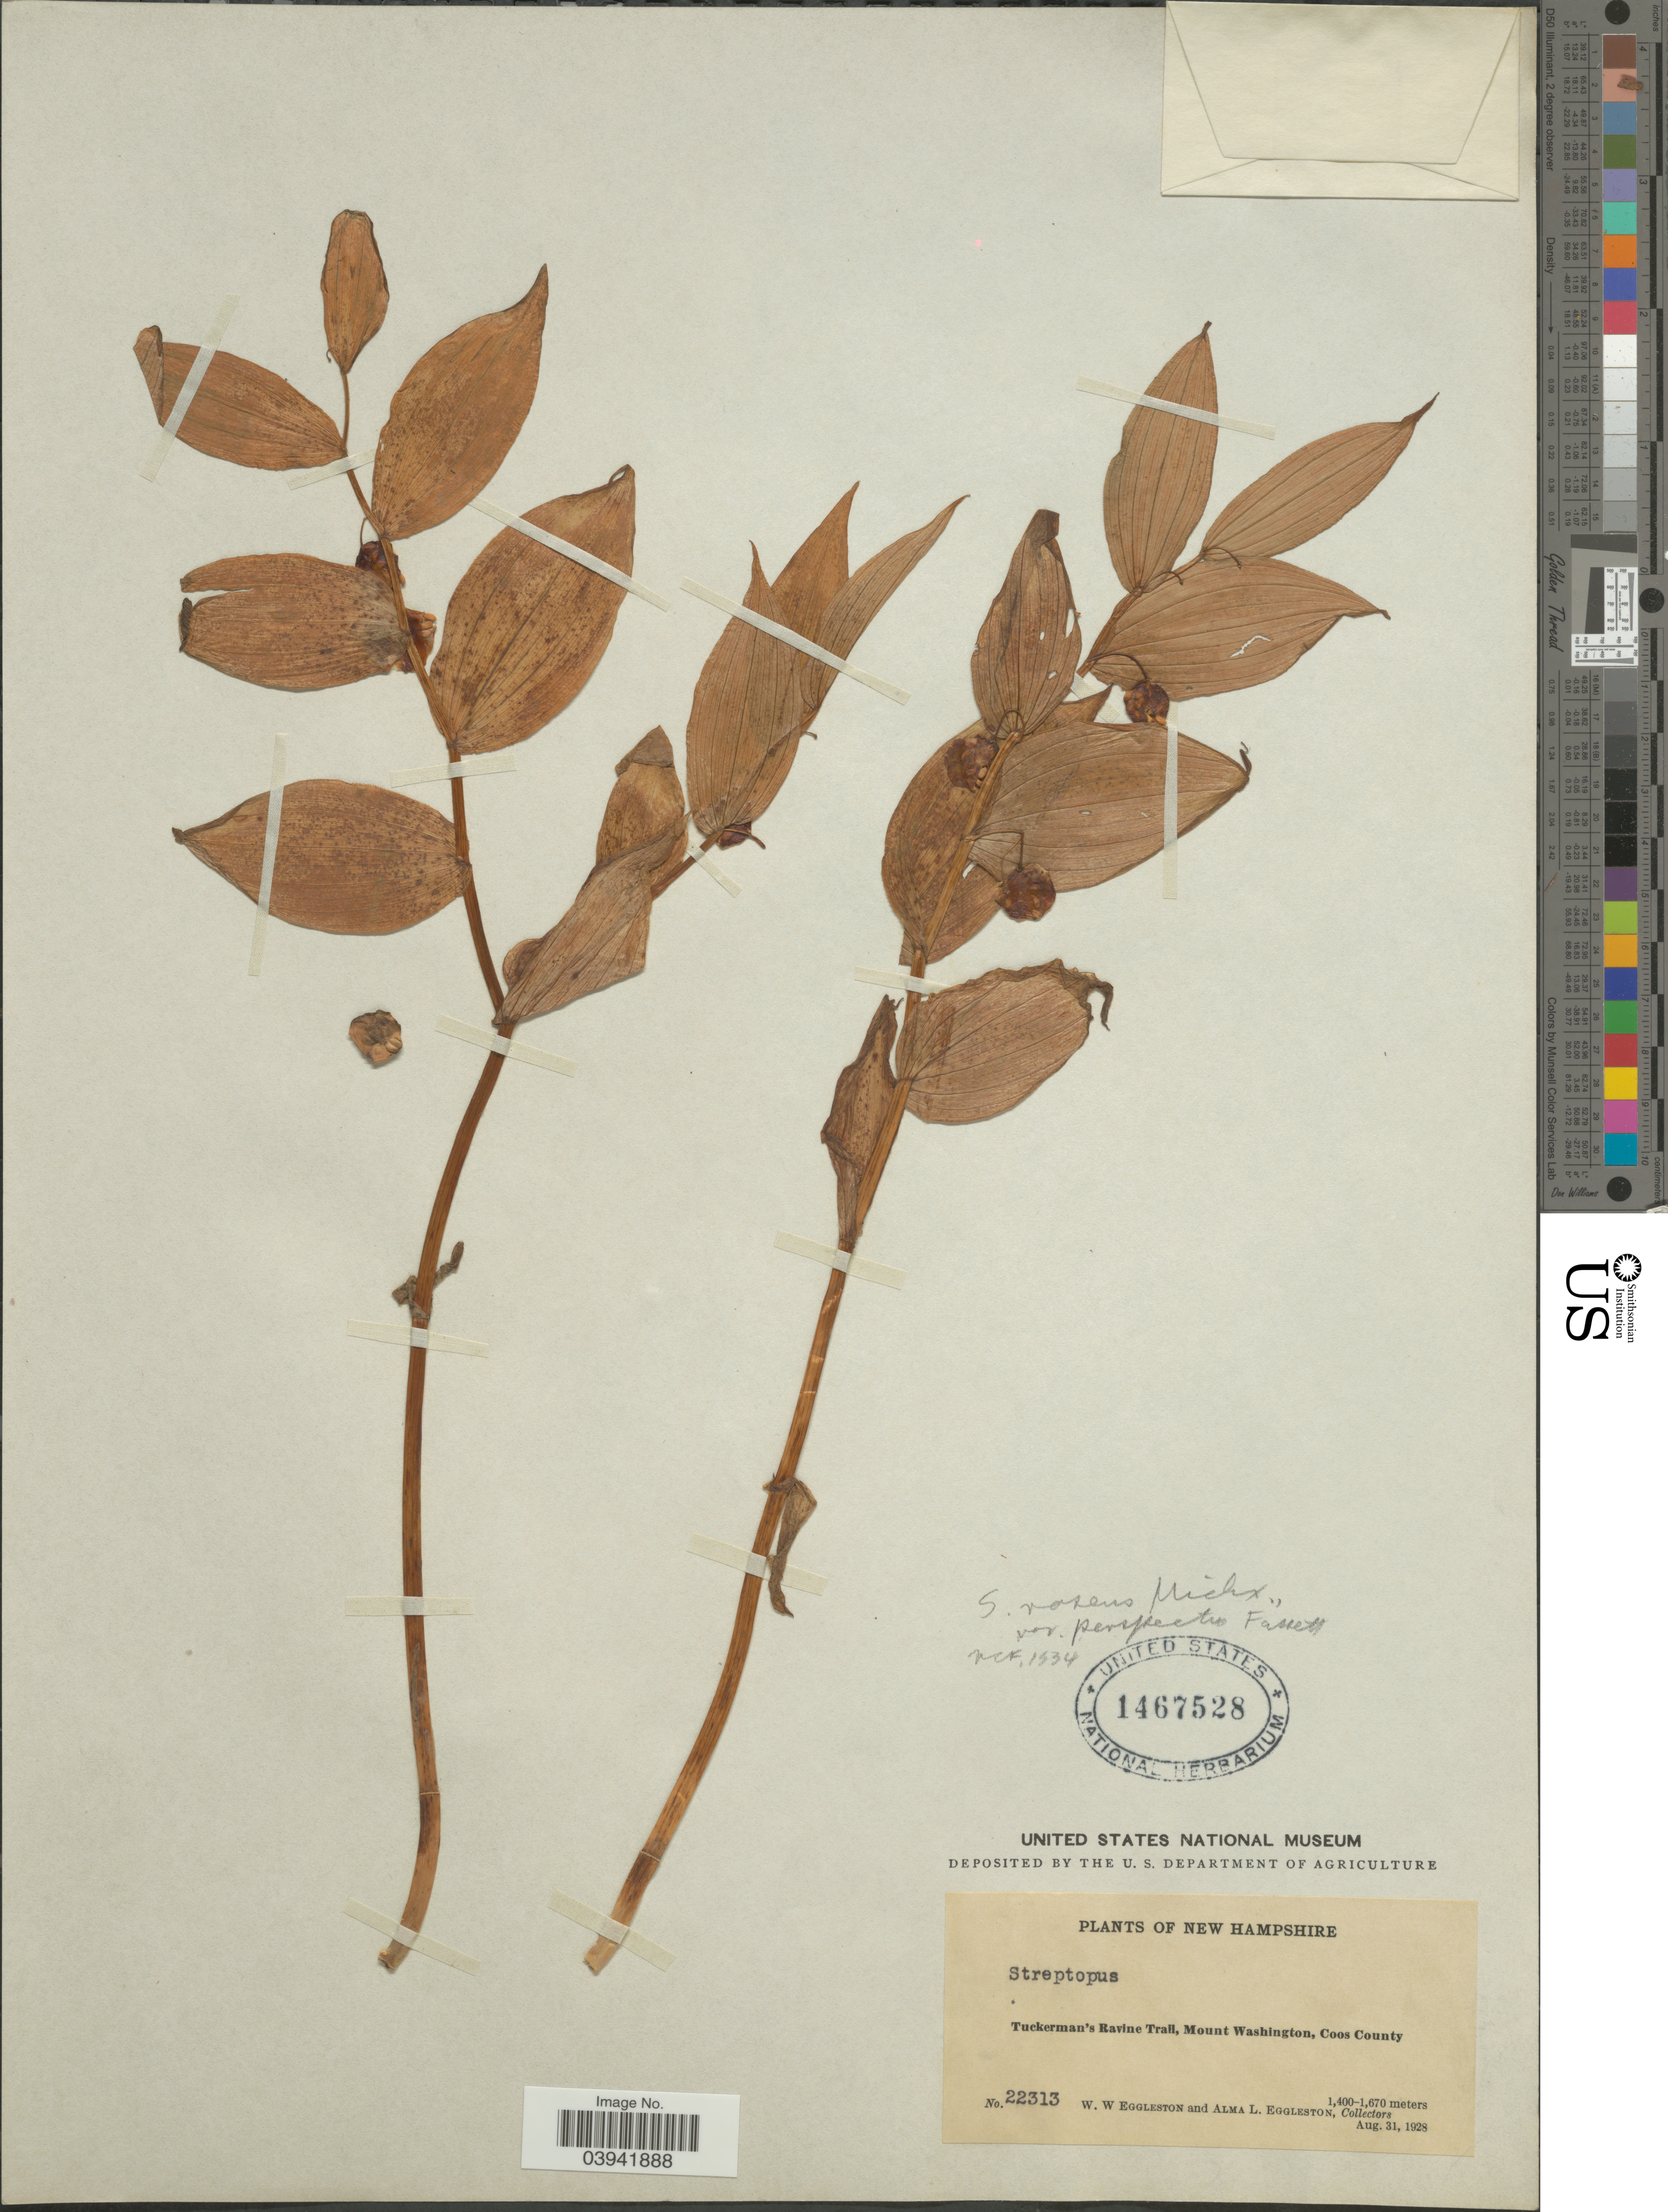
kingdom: Plantae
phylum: Tracheophyta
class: Liliopsida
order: Liliales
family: Liliaceae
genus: Streptopus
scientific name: Streptopus roseus var. perspectus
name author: Fassett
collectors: W. W. Eggleston & A. Eggleston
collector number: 22313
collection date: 1928-08-31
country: United States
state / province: New Hampshire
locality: Tuckerman's Ravine Trail, Mount Washington, Coos County.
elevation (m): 1400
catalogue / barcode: US 1467528